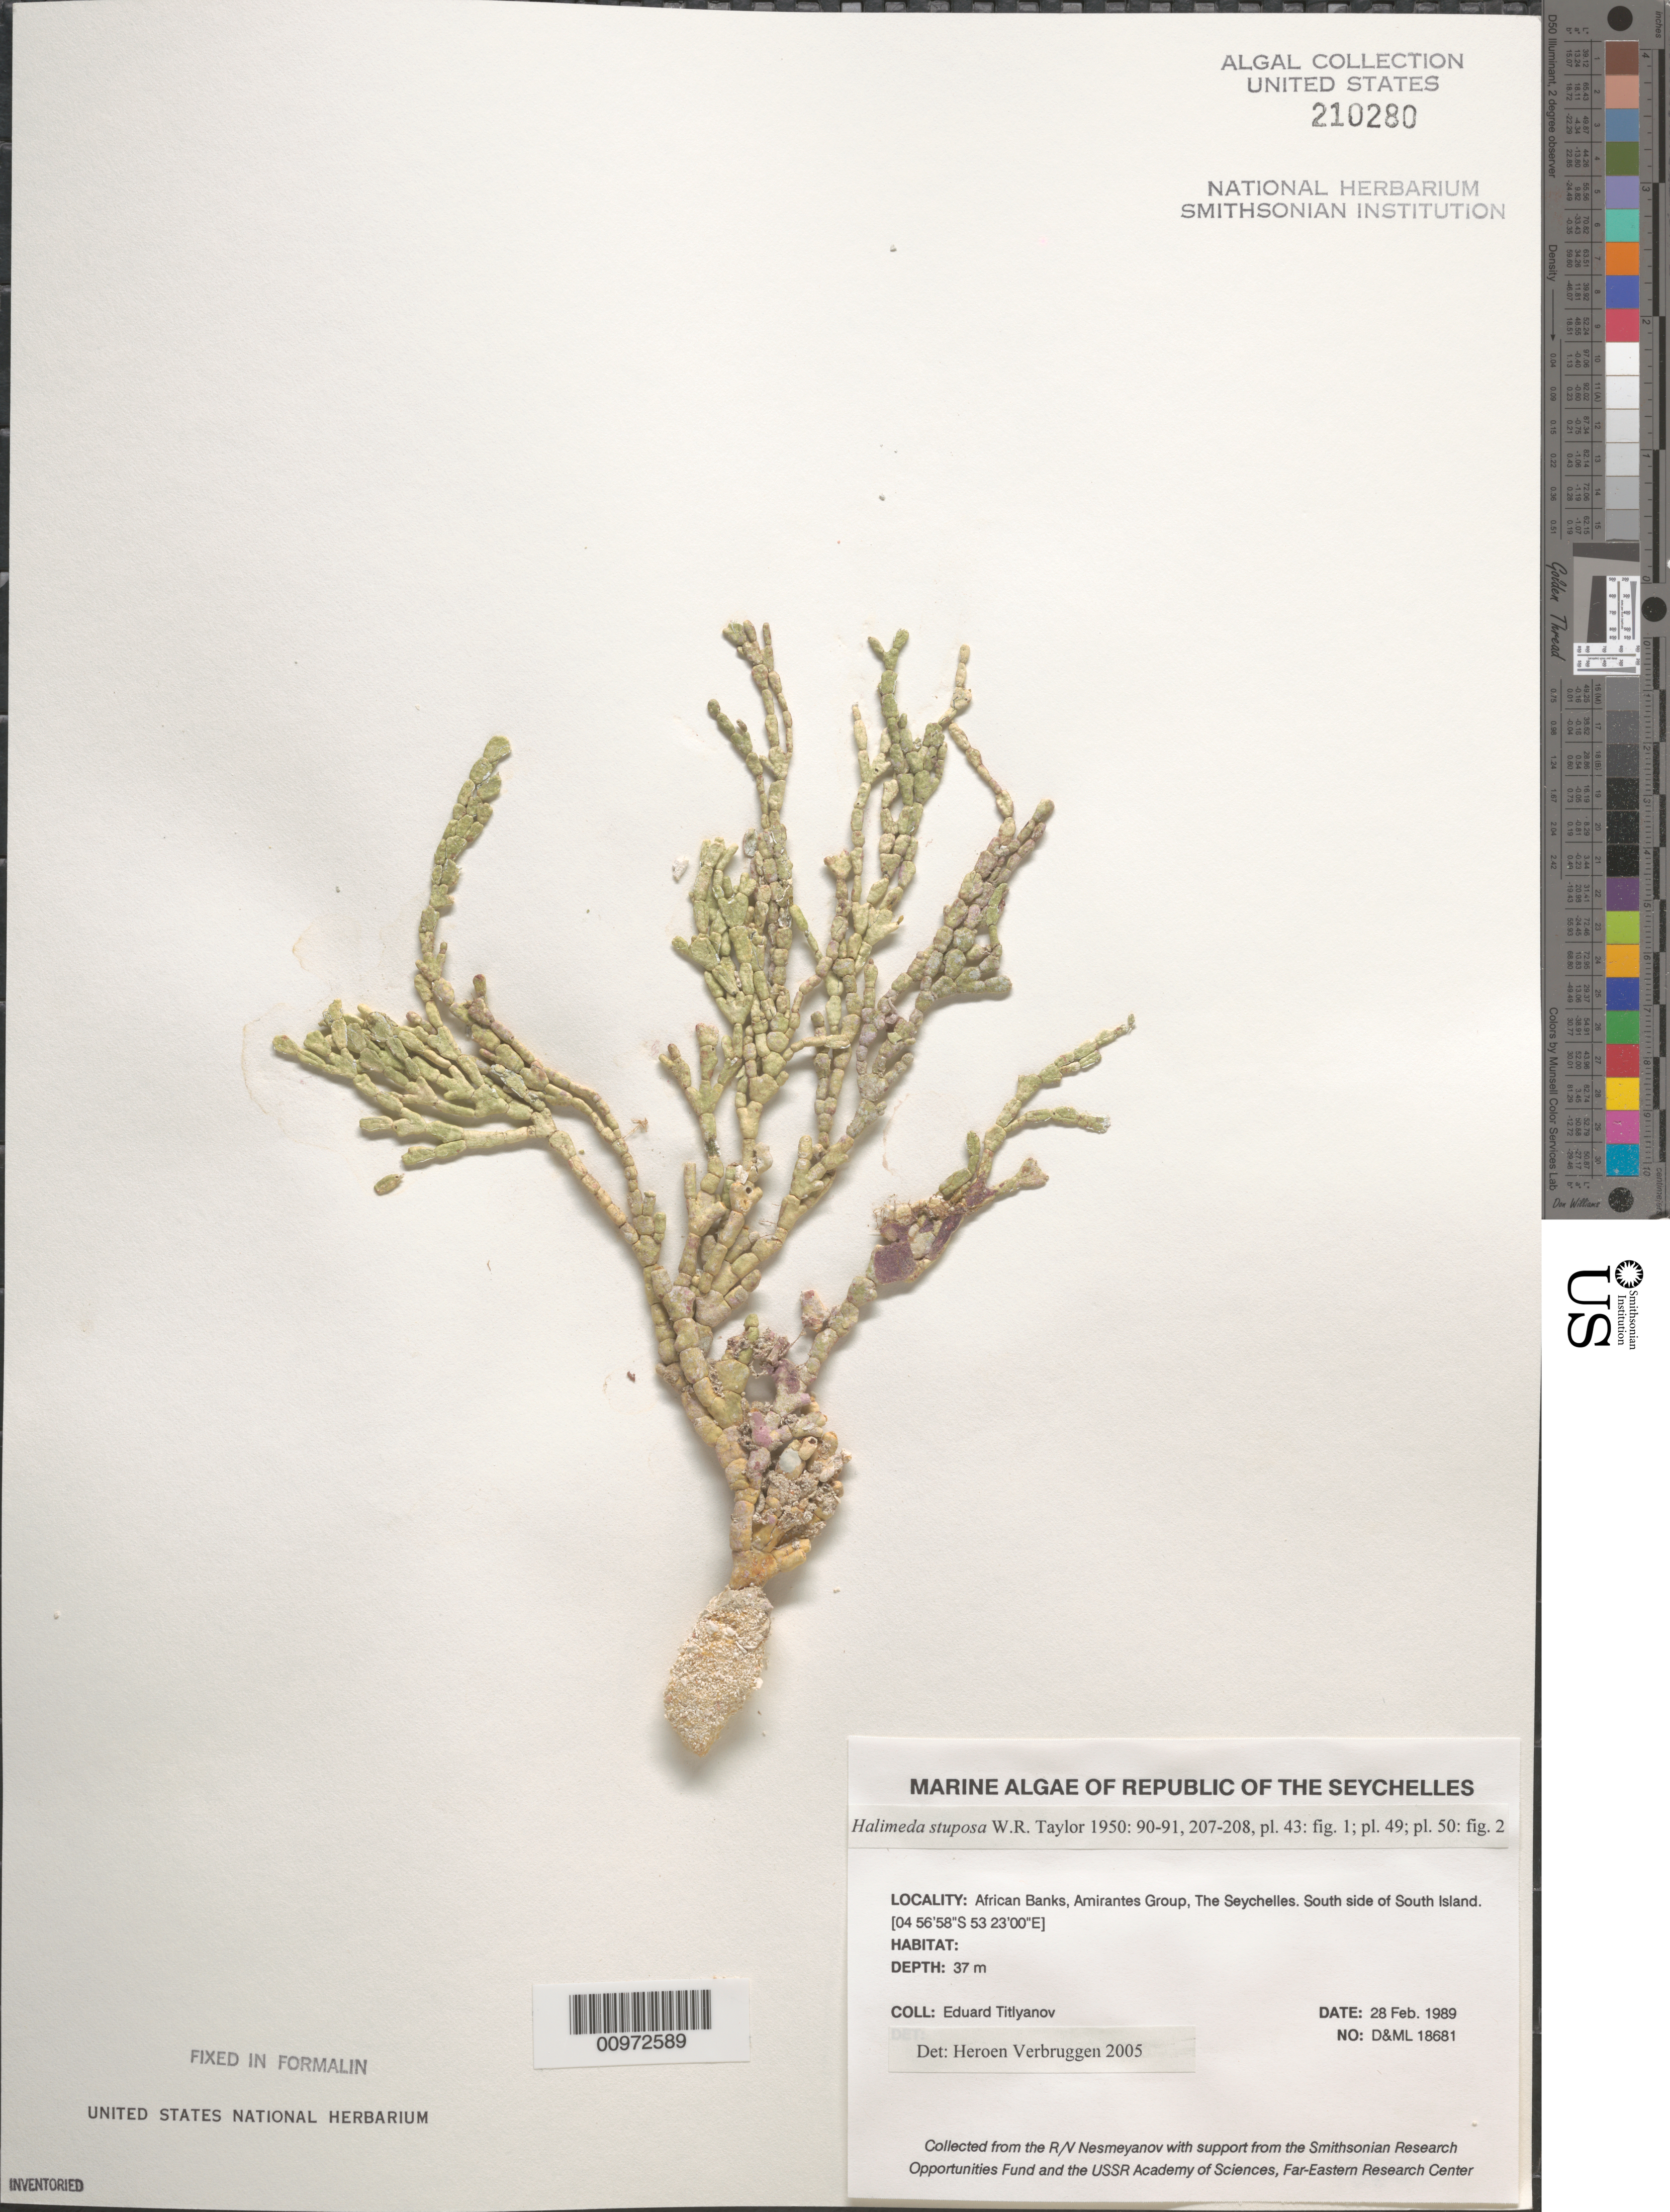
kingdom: Plantae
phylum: Chlorophyta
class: Ulvophyceae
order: Bryopsidales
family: Halimedaceae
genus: Halimeda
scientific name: Halimeda stuposa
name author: W.R. Taylor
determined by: Verbruggen, H.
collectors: E. Titlyanov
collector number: D&ML 18681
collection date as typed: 28 Feb 1989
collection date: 1989-02-28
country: Seychelles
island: African Banks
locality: South side of South Island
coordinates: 04 56'58"S, 53 23'00"E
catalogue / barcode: US 210280